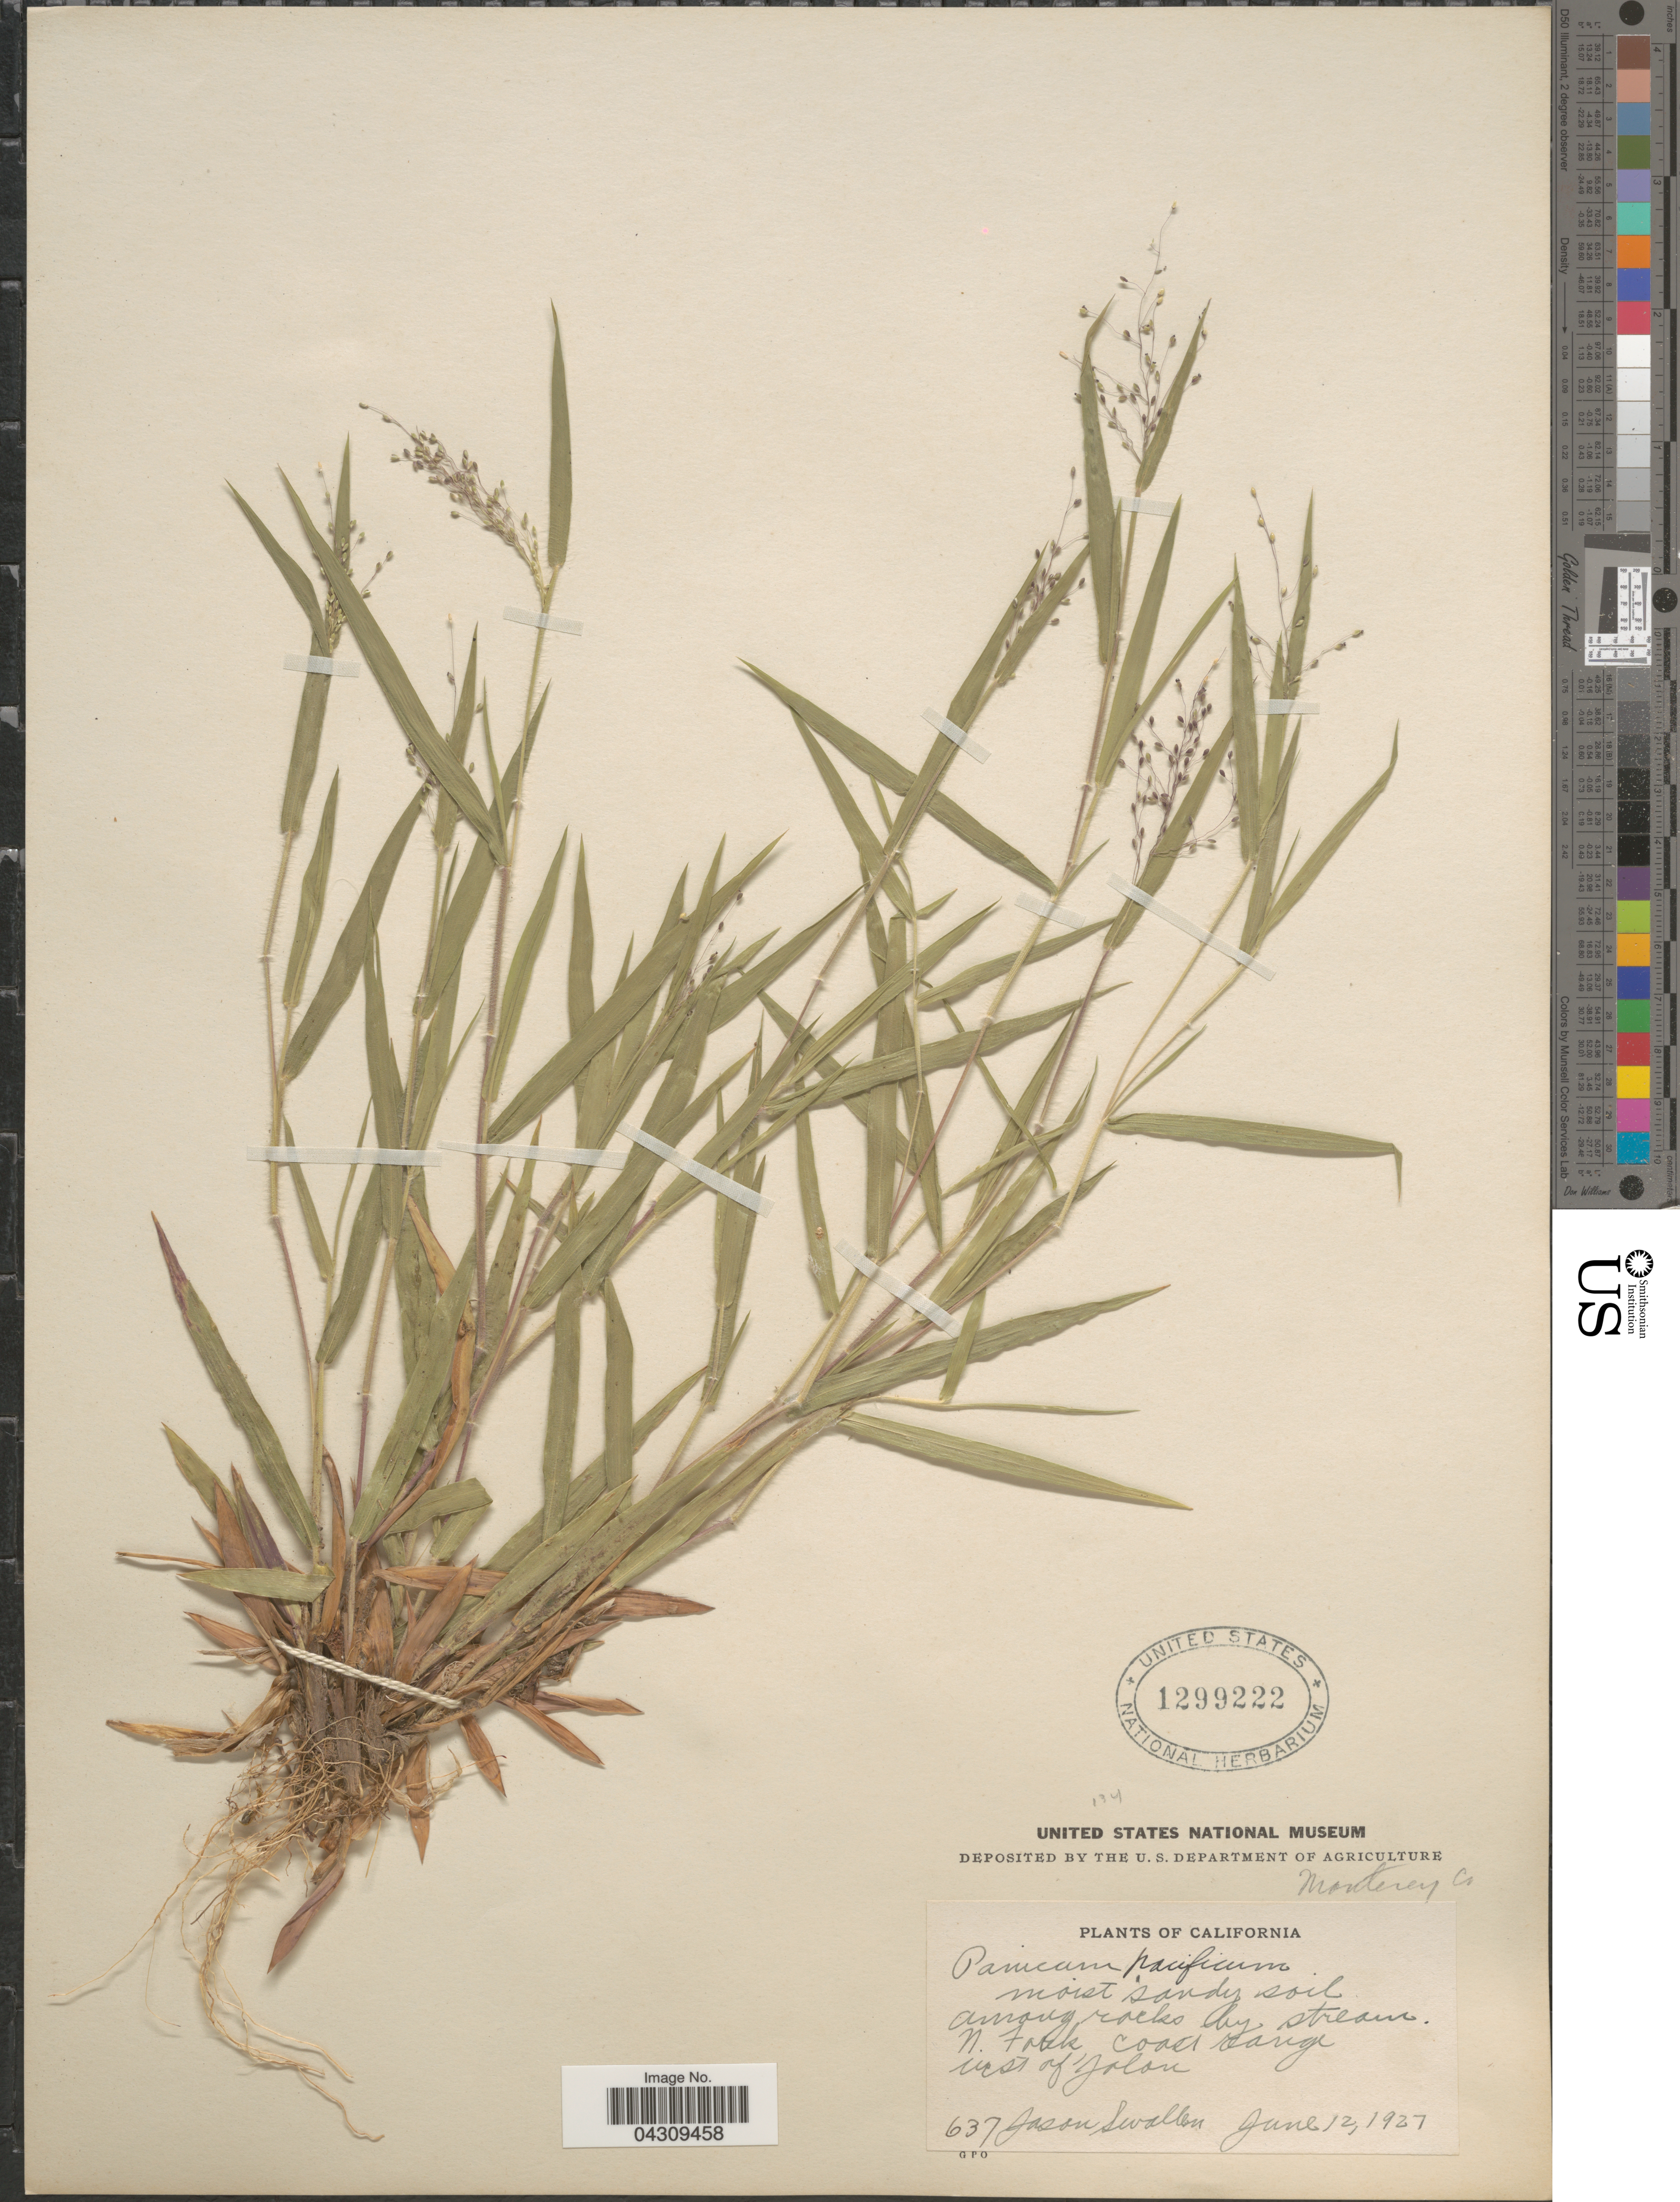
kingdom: Plantae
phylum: Tracheophyta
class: Liliopsida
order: Poales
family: Poaceae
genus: Dichanthelium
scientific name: Dichanthelium acuminatum var. acuminatum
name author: (Sw.) Gould & C.A. Clark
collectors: J. R. Swallen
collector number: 637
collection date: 1927-06-12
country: United States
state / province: California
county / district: Monterey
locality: Moist sandy soil among rocks by stream. N. Fork coast range west of Jolon. Monterey Co.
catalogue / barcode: US 1299222